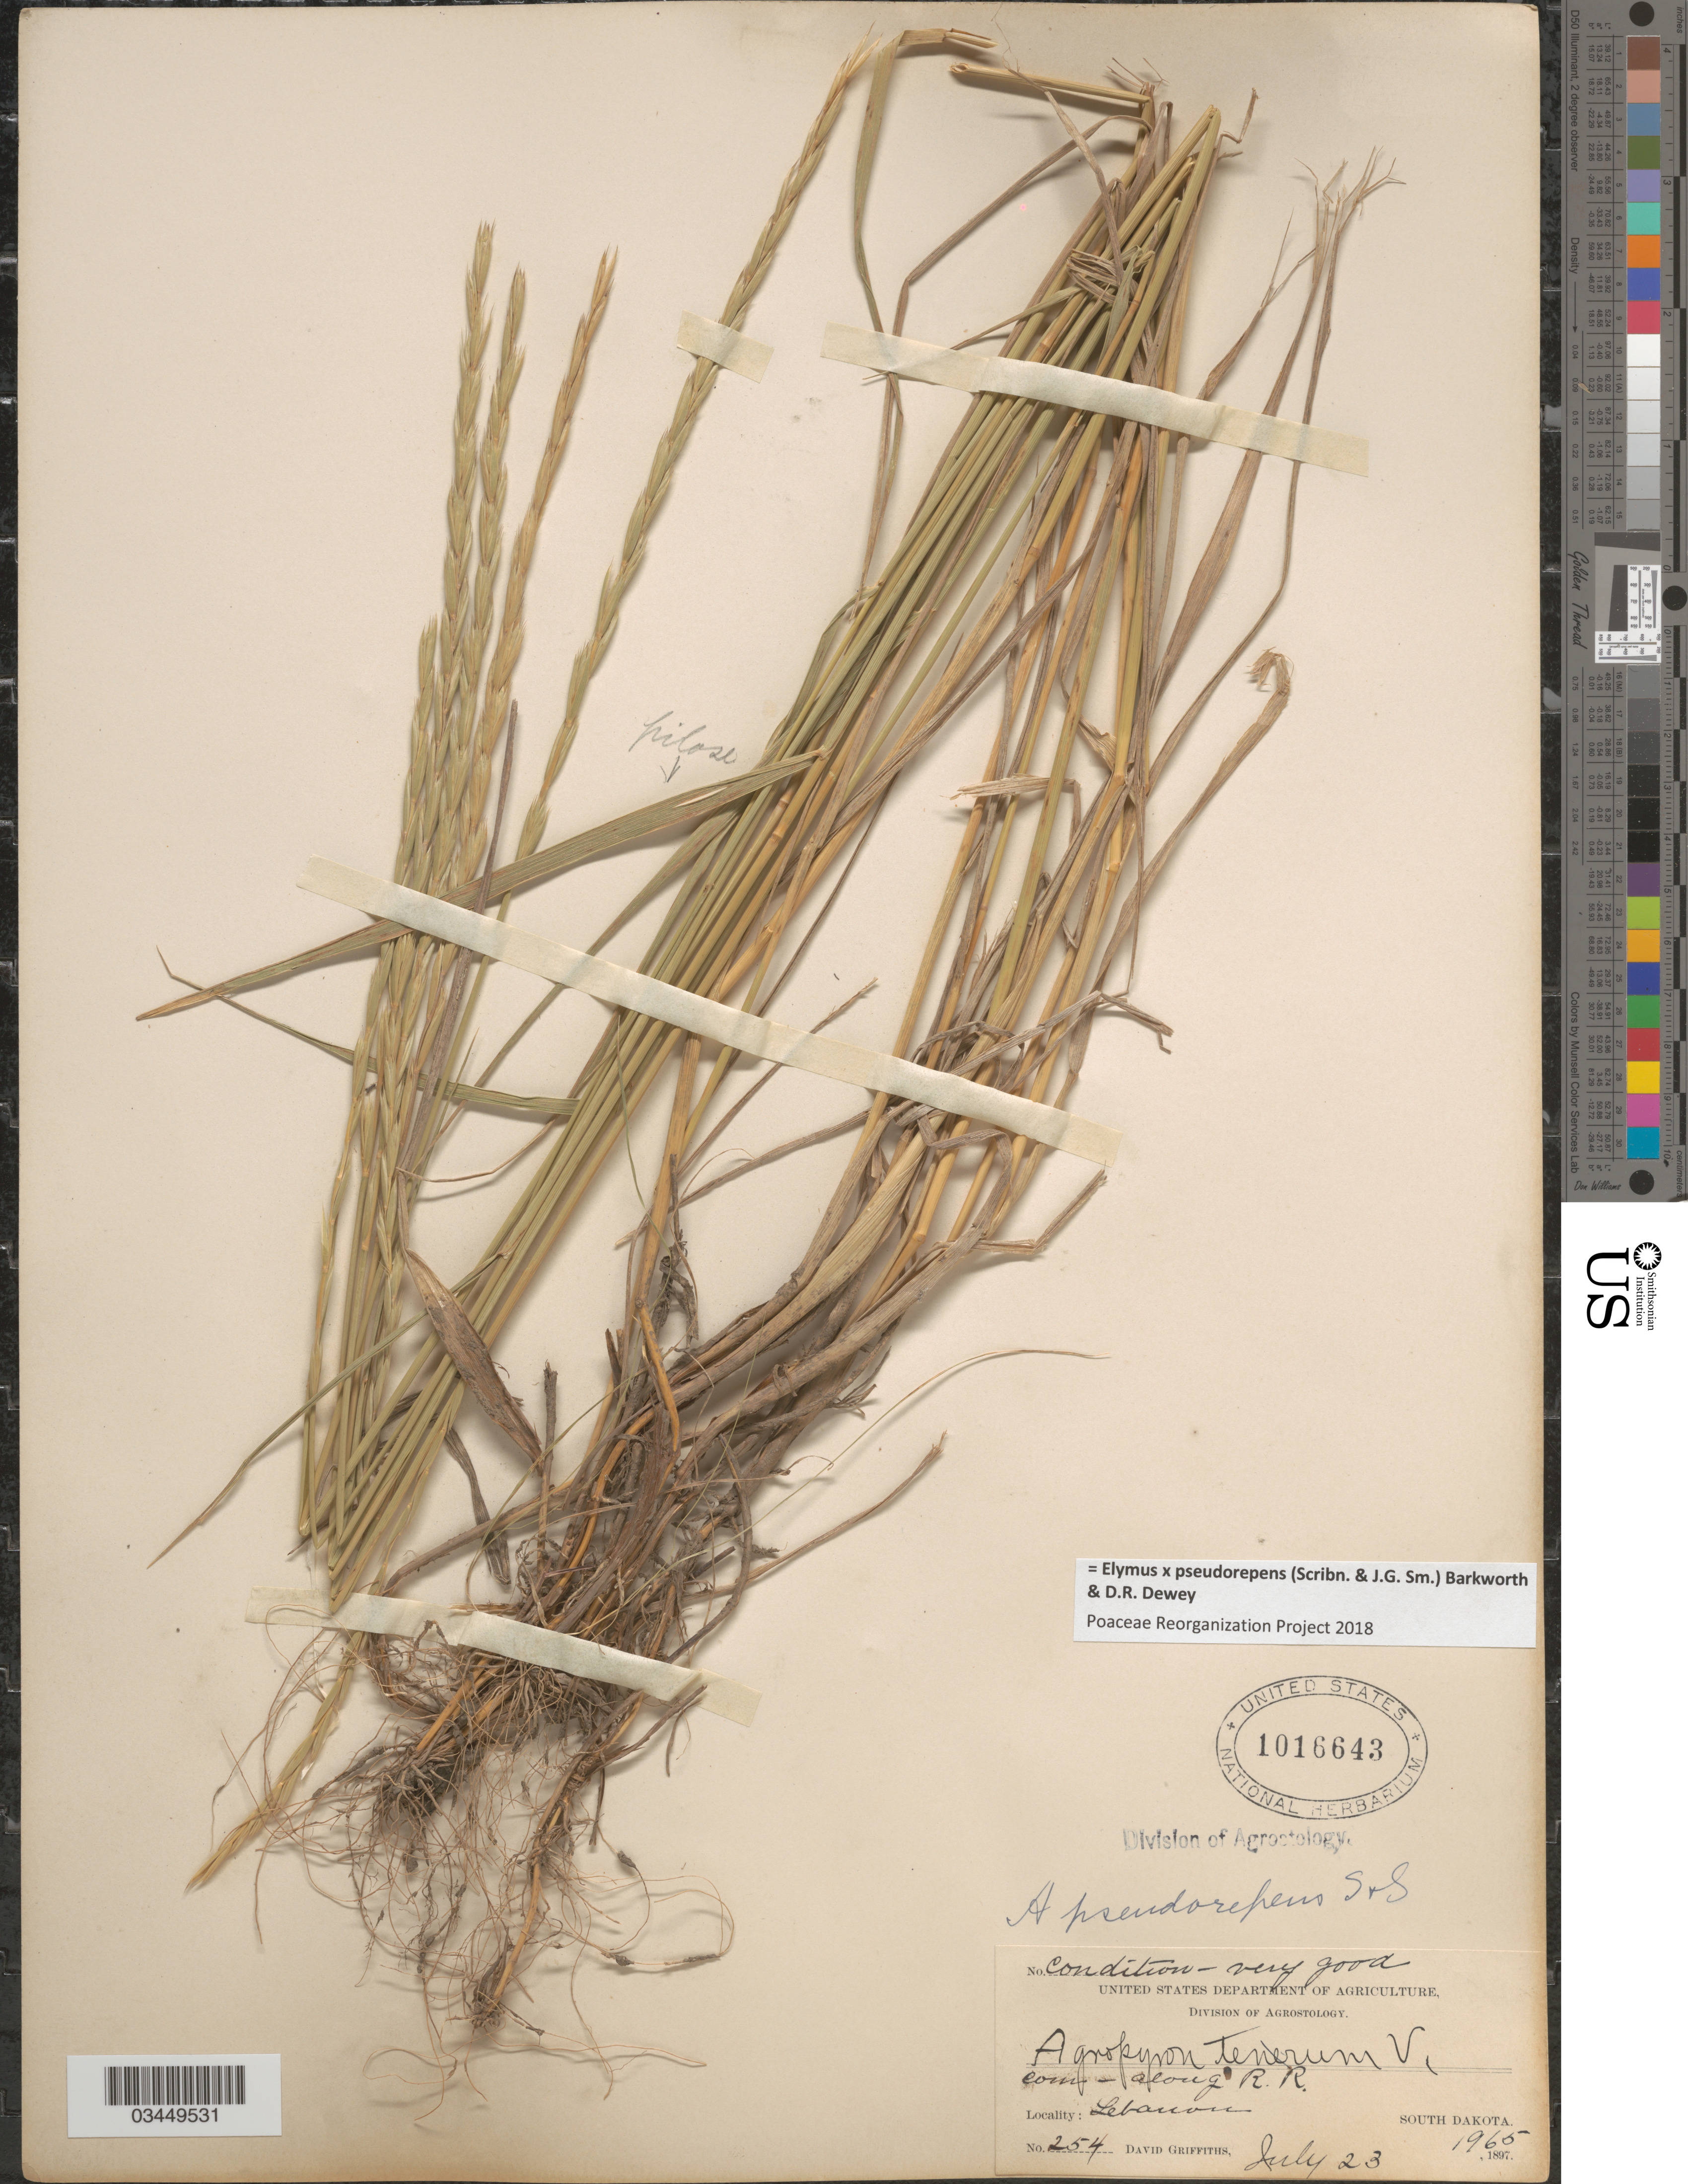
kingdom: Plantae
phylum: Tracheophyta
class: Liliopsida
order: Poales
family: Poaceae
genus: Elymus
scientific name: Elymus x pseudorepens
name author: (Scribn. & J.G. Sm.) Barkworth & Dewey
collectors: D. Griffiths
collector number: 254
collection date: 1897-07-23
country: United States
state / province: South Dakota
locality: Along R.R. Lebanon.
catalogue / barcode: US 1016643